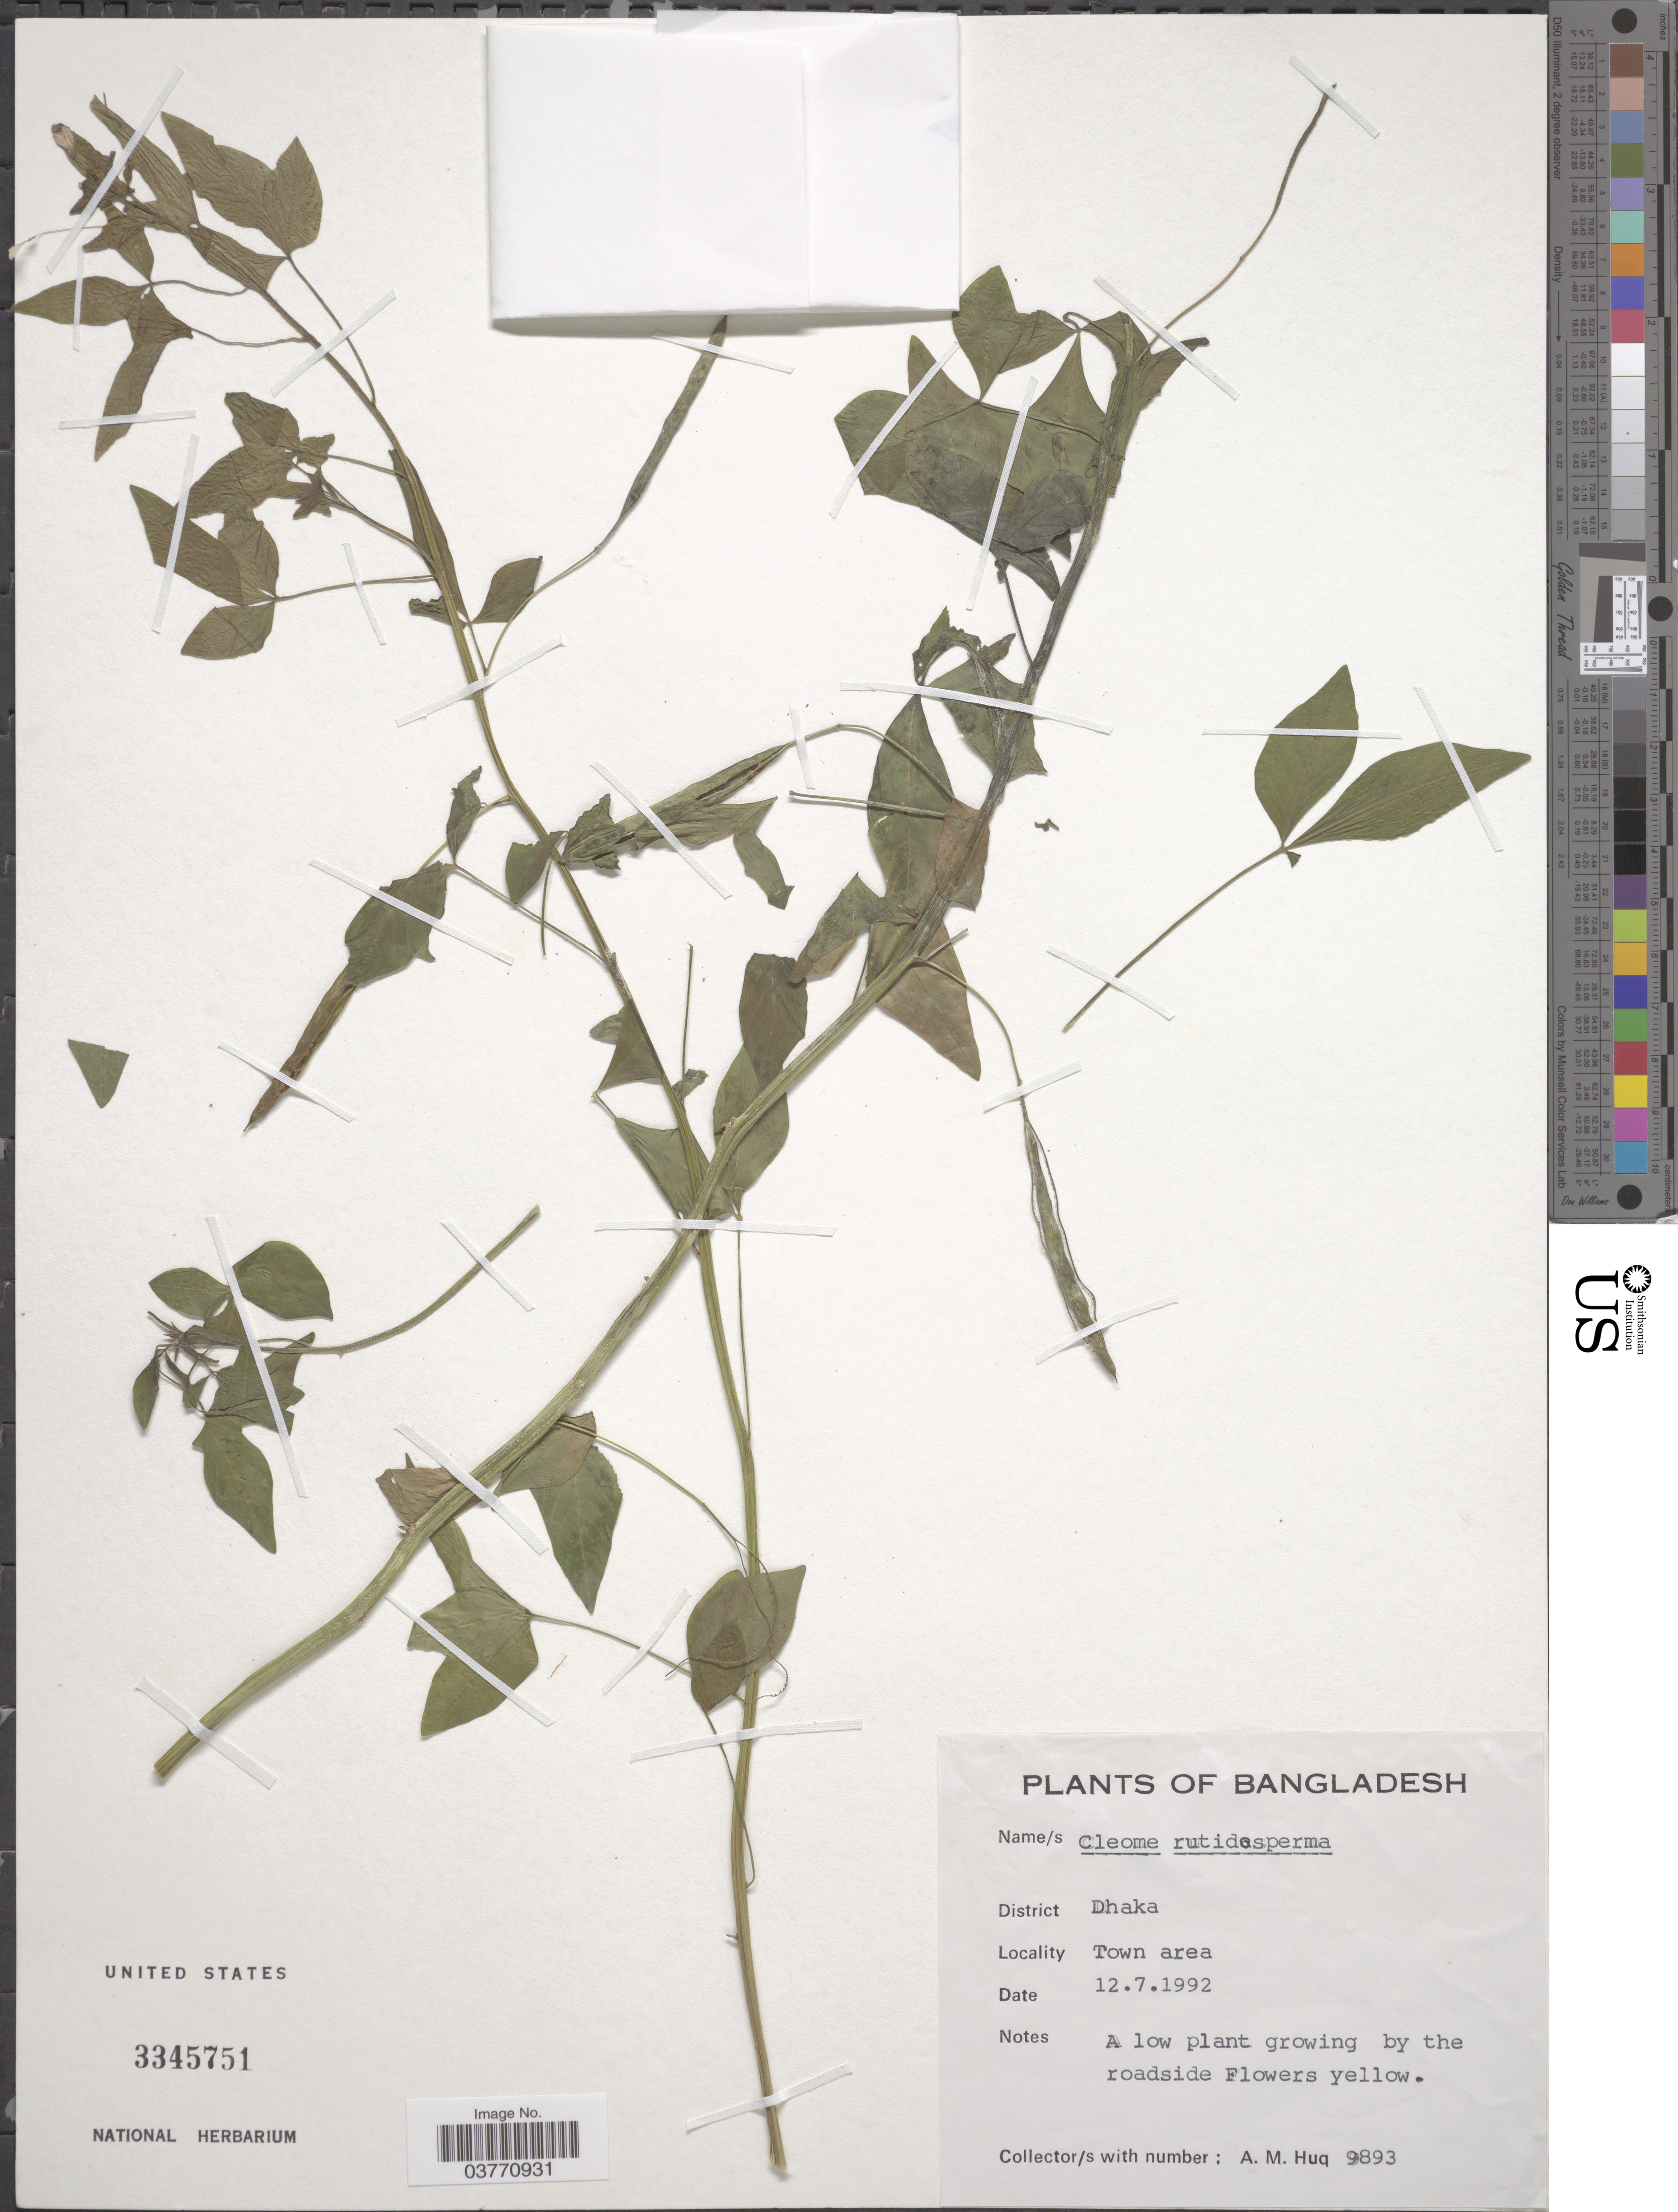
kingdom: Plantae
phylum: Tracheophyta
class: Magnoliopsida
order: Brassicales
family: Cleomaceae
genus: Sieruela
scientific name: Sieruela rutidosperma var. rutidosperma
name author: (DC.) Roalson & J.C. Hall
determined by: Strong, Mark T., (BOT), Smithsonian Institution - National Museum of Natural History (UNITED STATES)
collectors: A. M. Huq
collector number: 9893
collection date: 1992-07-12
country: Bangladesh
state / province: Dhaka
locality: District Dhaka. Town area.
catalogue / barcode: US 3345751